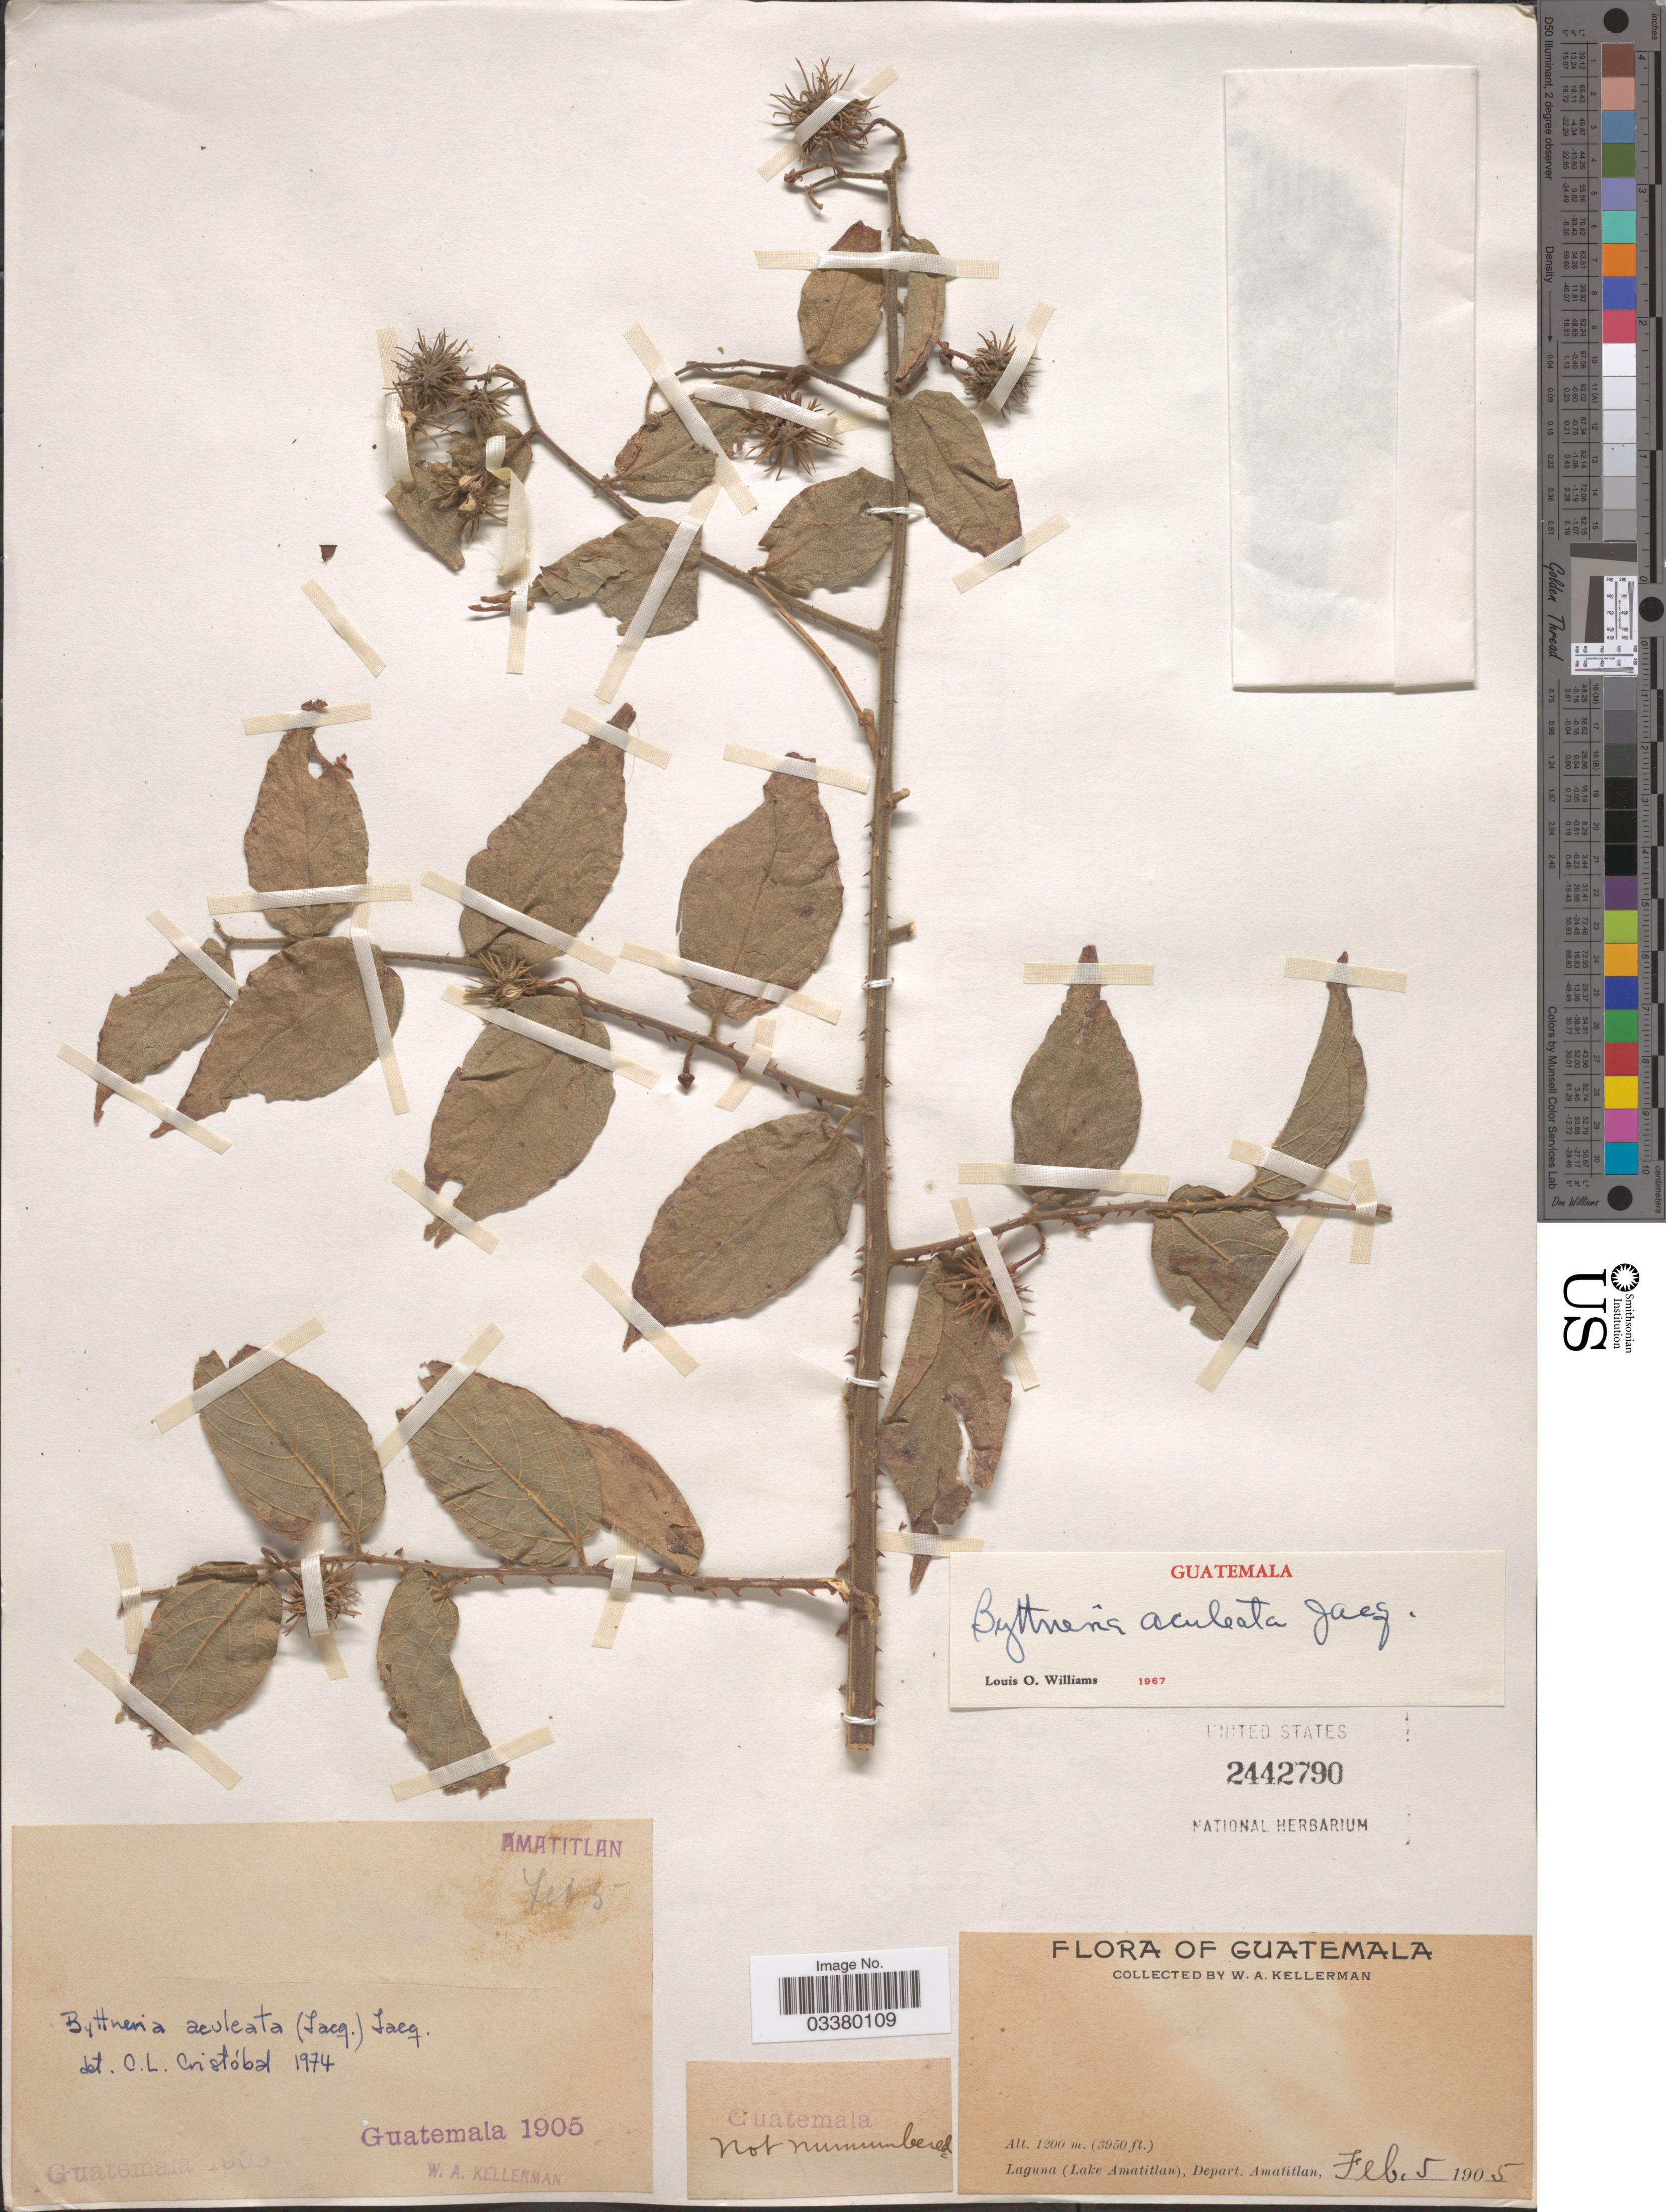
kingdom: Plantae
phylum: Tracheophyta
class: Magnoliopsida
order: Malvales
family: Malvaceae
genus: Byttneria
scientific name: Byttneria aculeata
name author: (Jacq.) Jacq.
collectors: W. Kellerman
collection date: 1905-02-05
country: Guatemala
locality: Laguna (Lake Amatitlan), Depart. Amatitlan.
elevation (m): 1200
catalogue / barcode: US 2442790